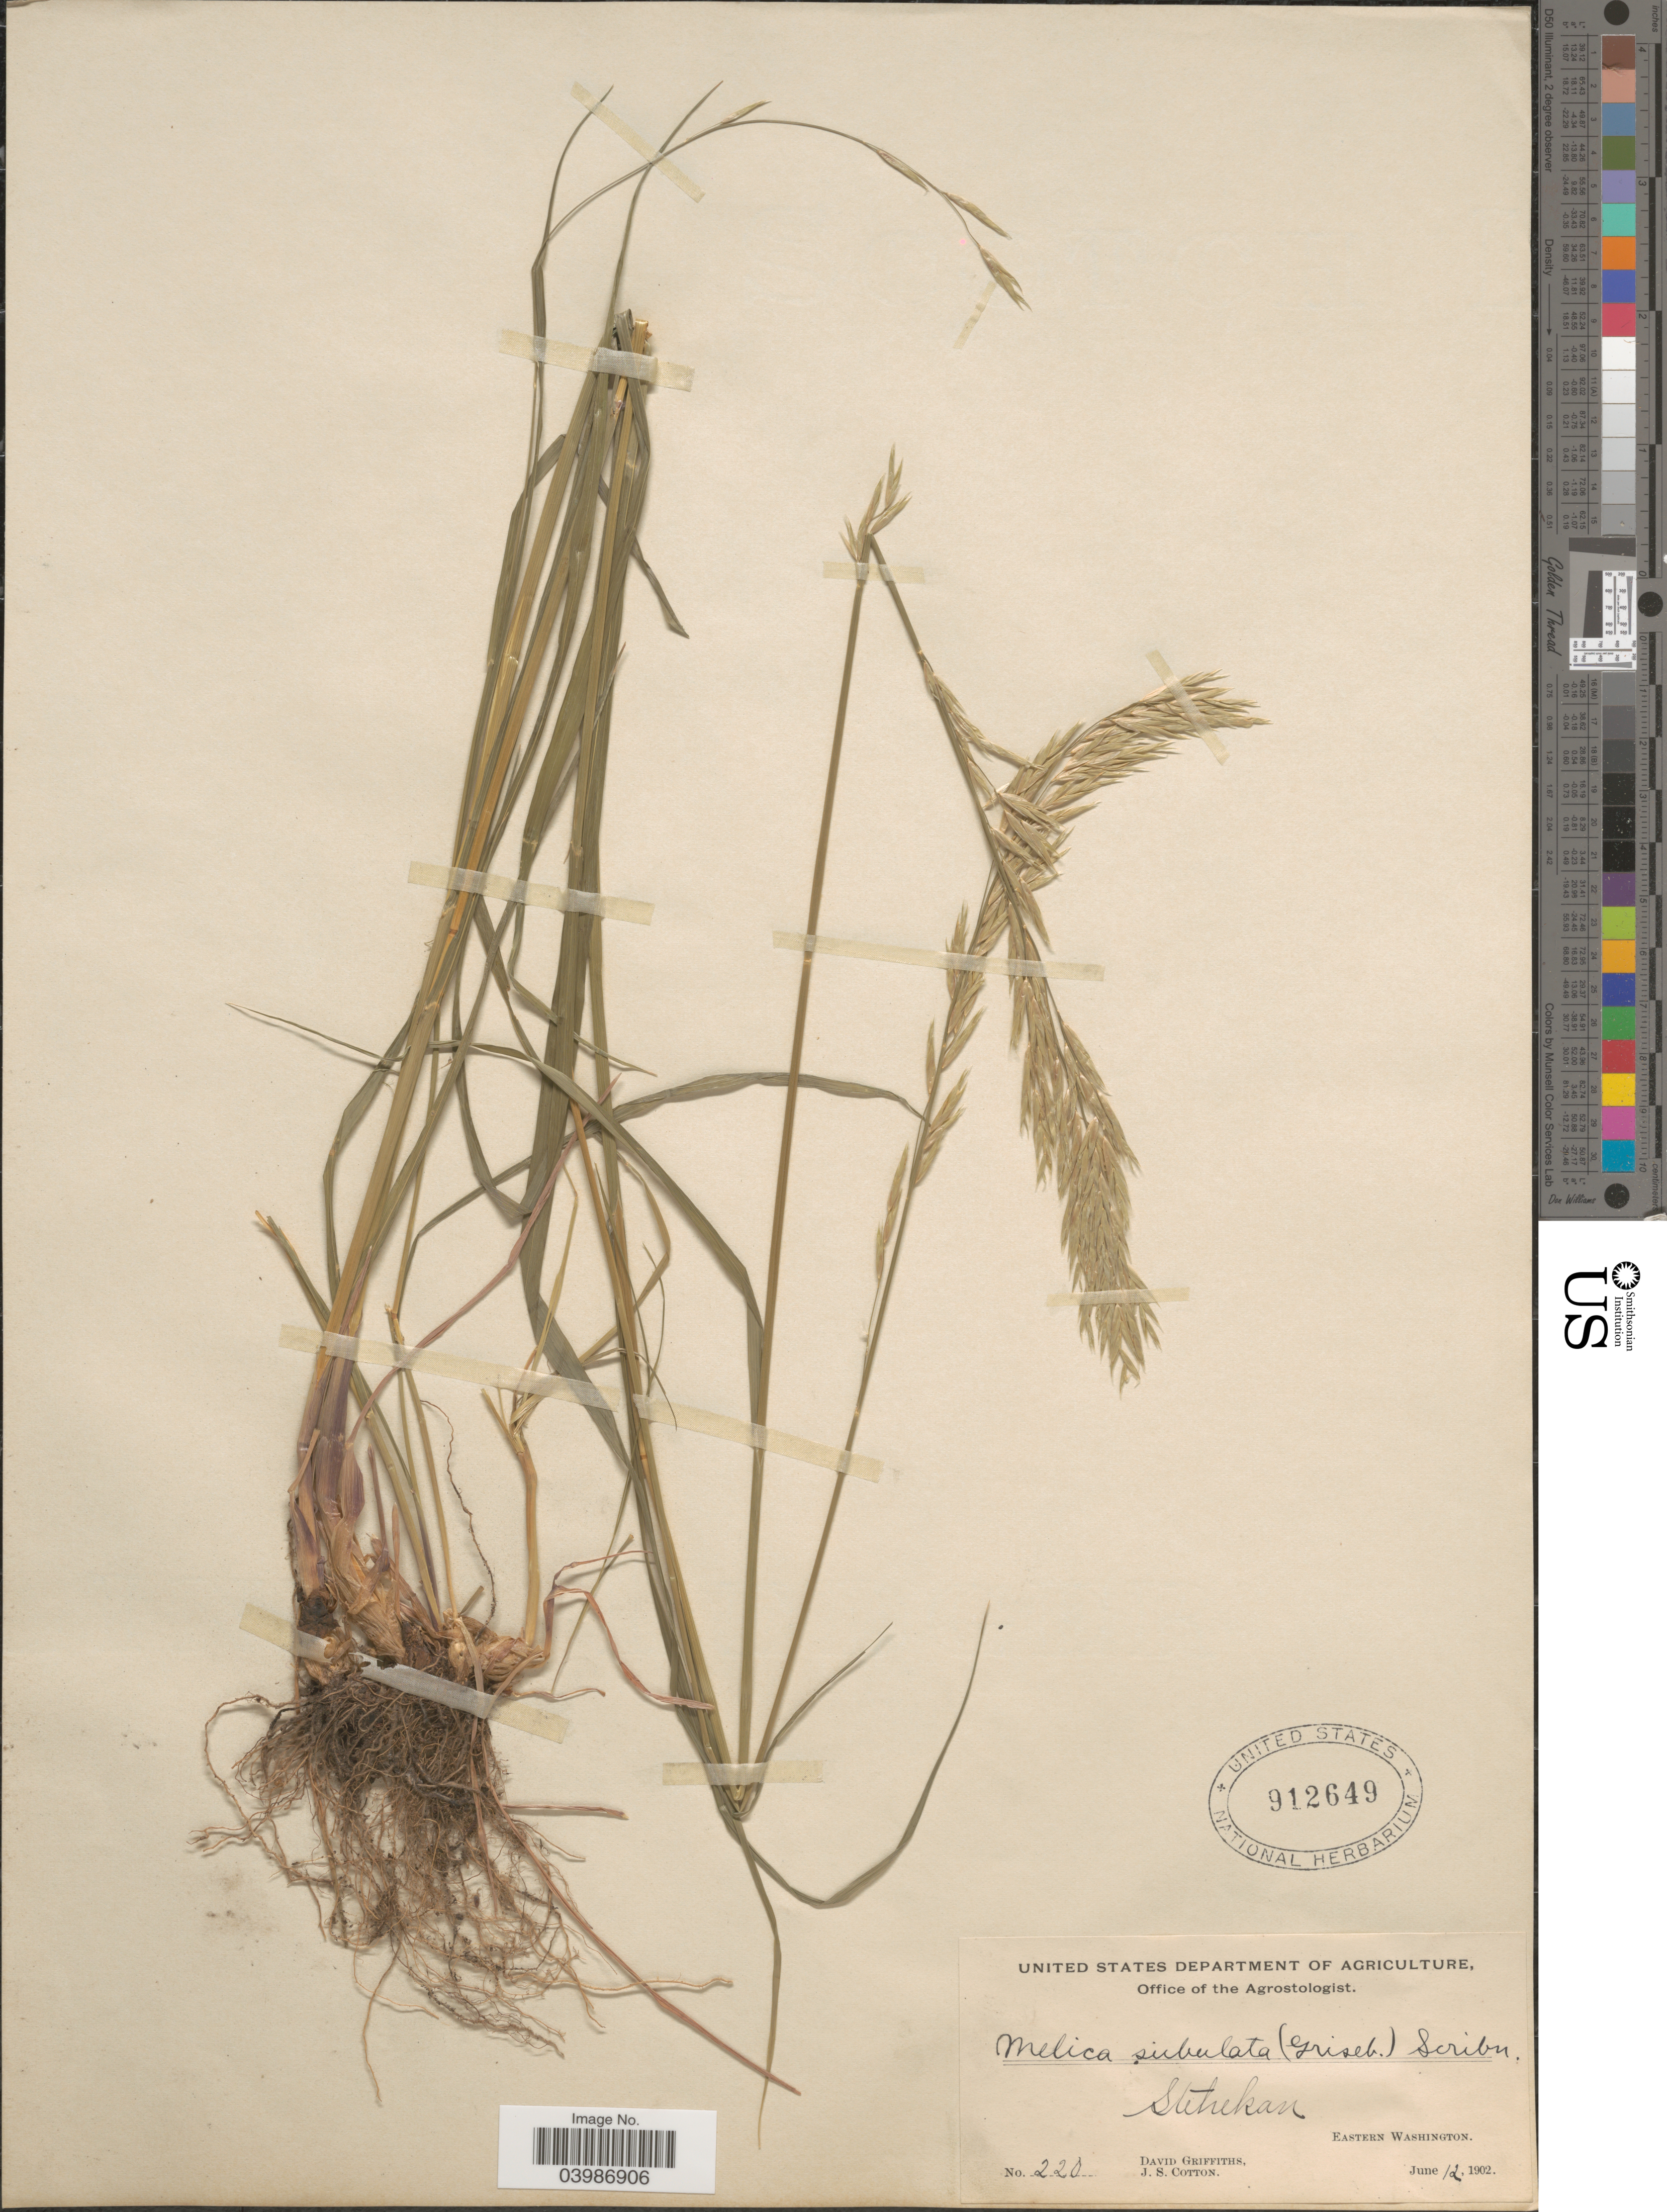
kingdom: Plantae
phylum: Tracheophyta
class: Liliopsida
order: Poales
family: Poaceae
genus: Melica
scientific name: Melica subulata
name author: (Griseb.) Scribn.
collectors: D. Griffiths & J. S. Cotton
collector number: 220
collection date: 1902-06-12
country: United States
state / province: Washington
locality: Stehekan, Eastern Washington.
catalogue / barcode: US 912649